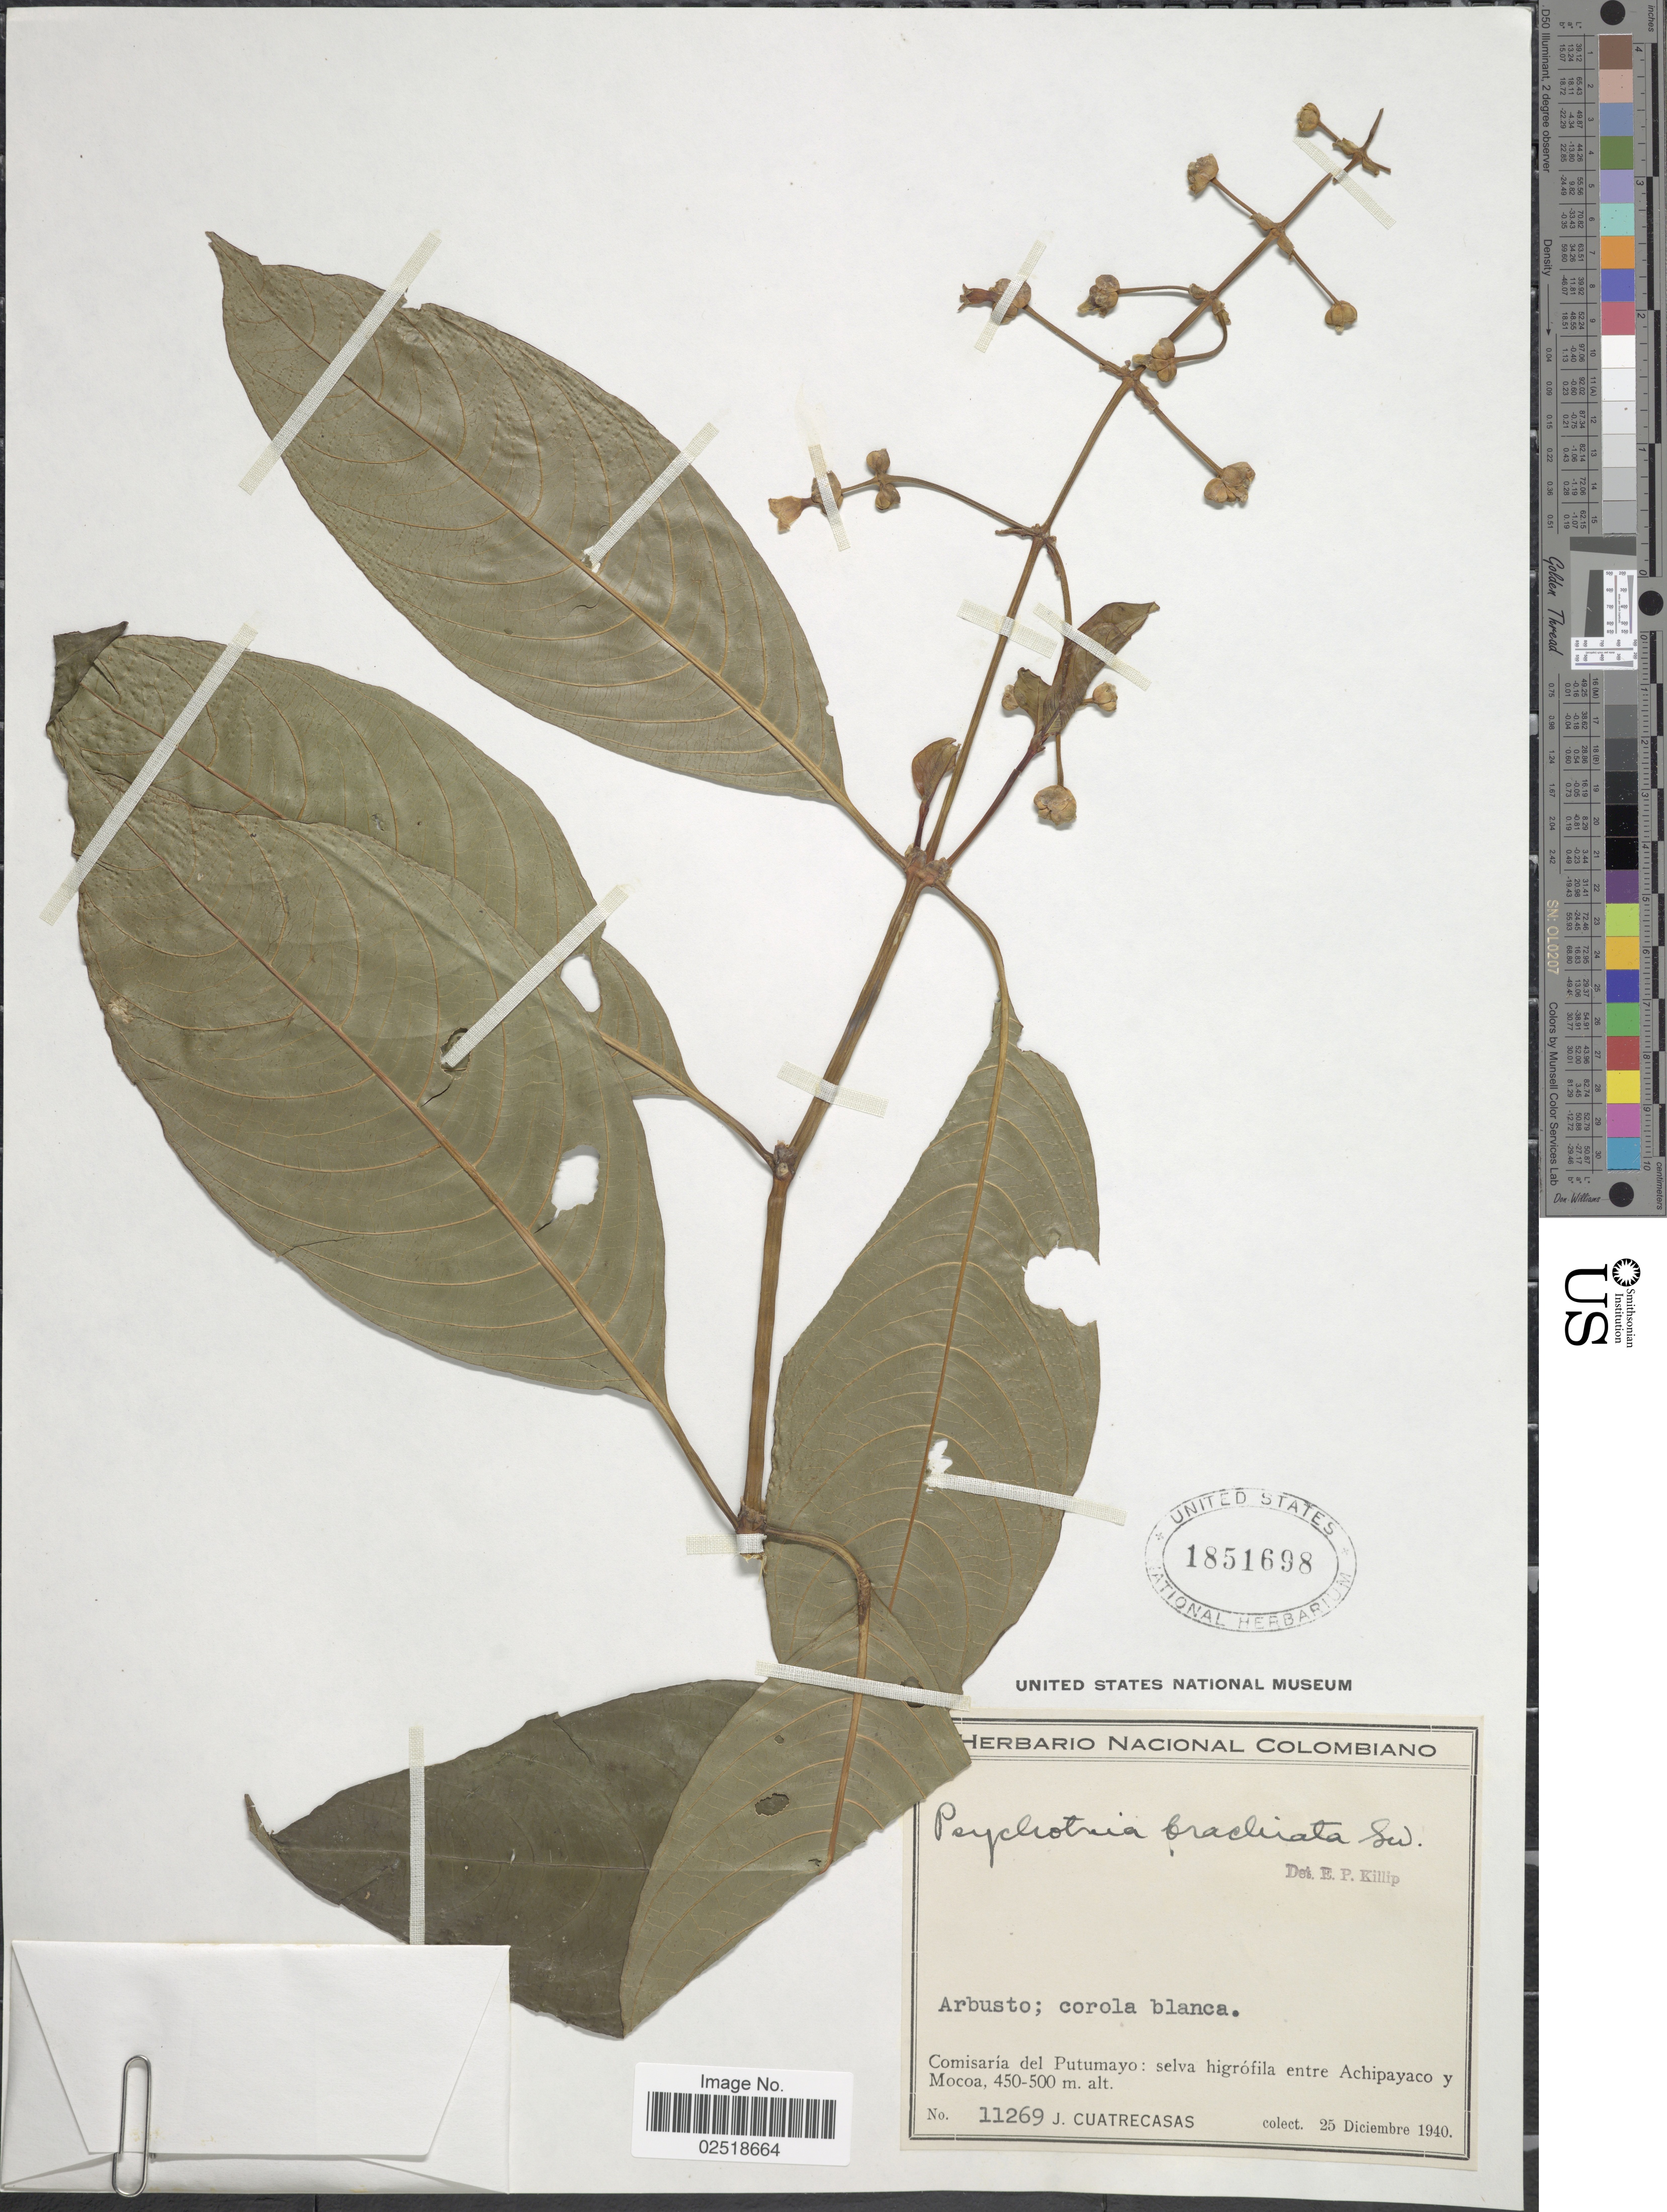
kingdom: Plantae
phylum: Tracheophyta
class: Magnoliopsida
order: Gentianales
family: Rubiaceae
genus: Psychotria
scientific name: Psychotria caerulea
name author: Ruiz & Pav.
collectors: J. Cuatrecasas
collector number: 11269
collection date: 1940-12-25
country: Colombia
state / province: Putumayo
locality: Comisaría del Putumayo: selva higrófila entre Achipayaco y Mocoa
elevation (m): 450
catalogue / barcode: US 1851698